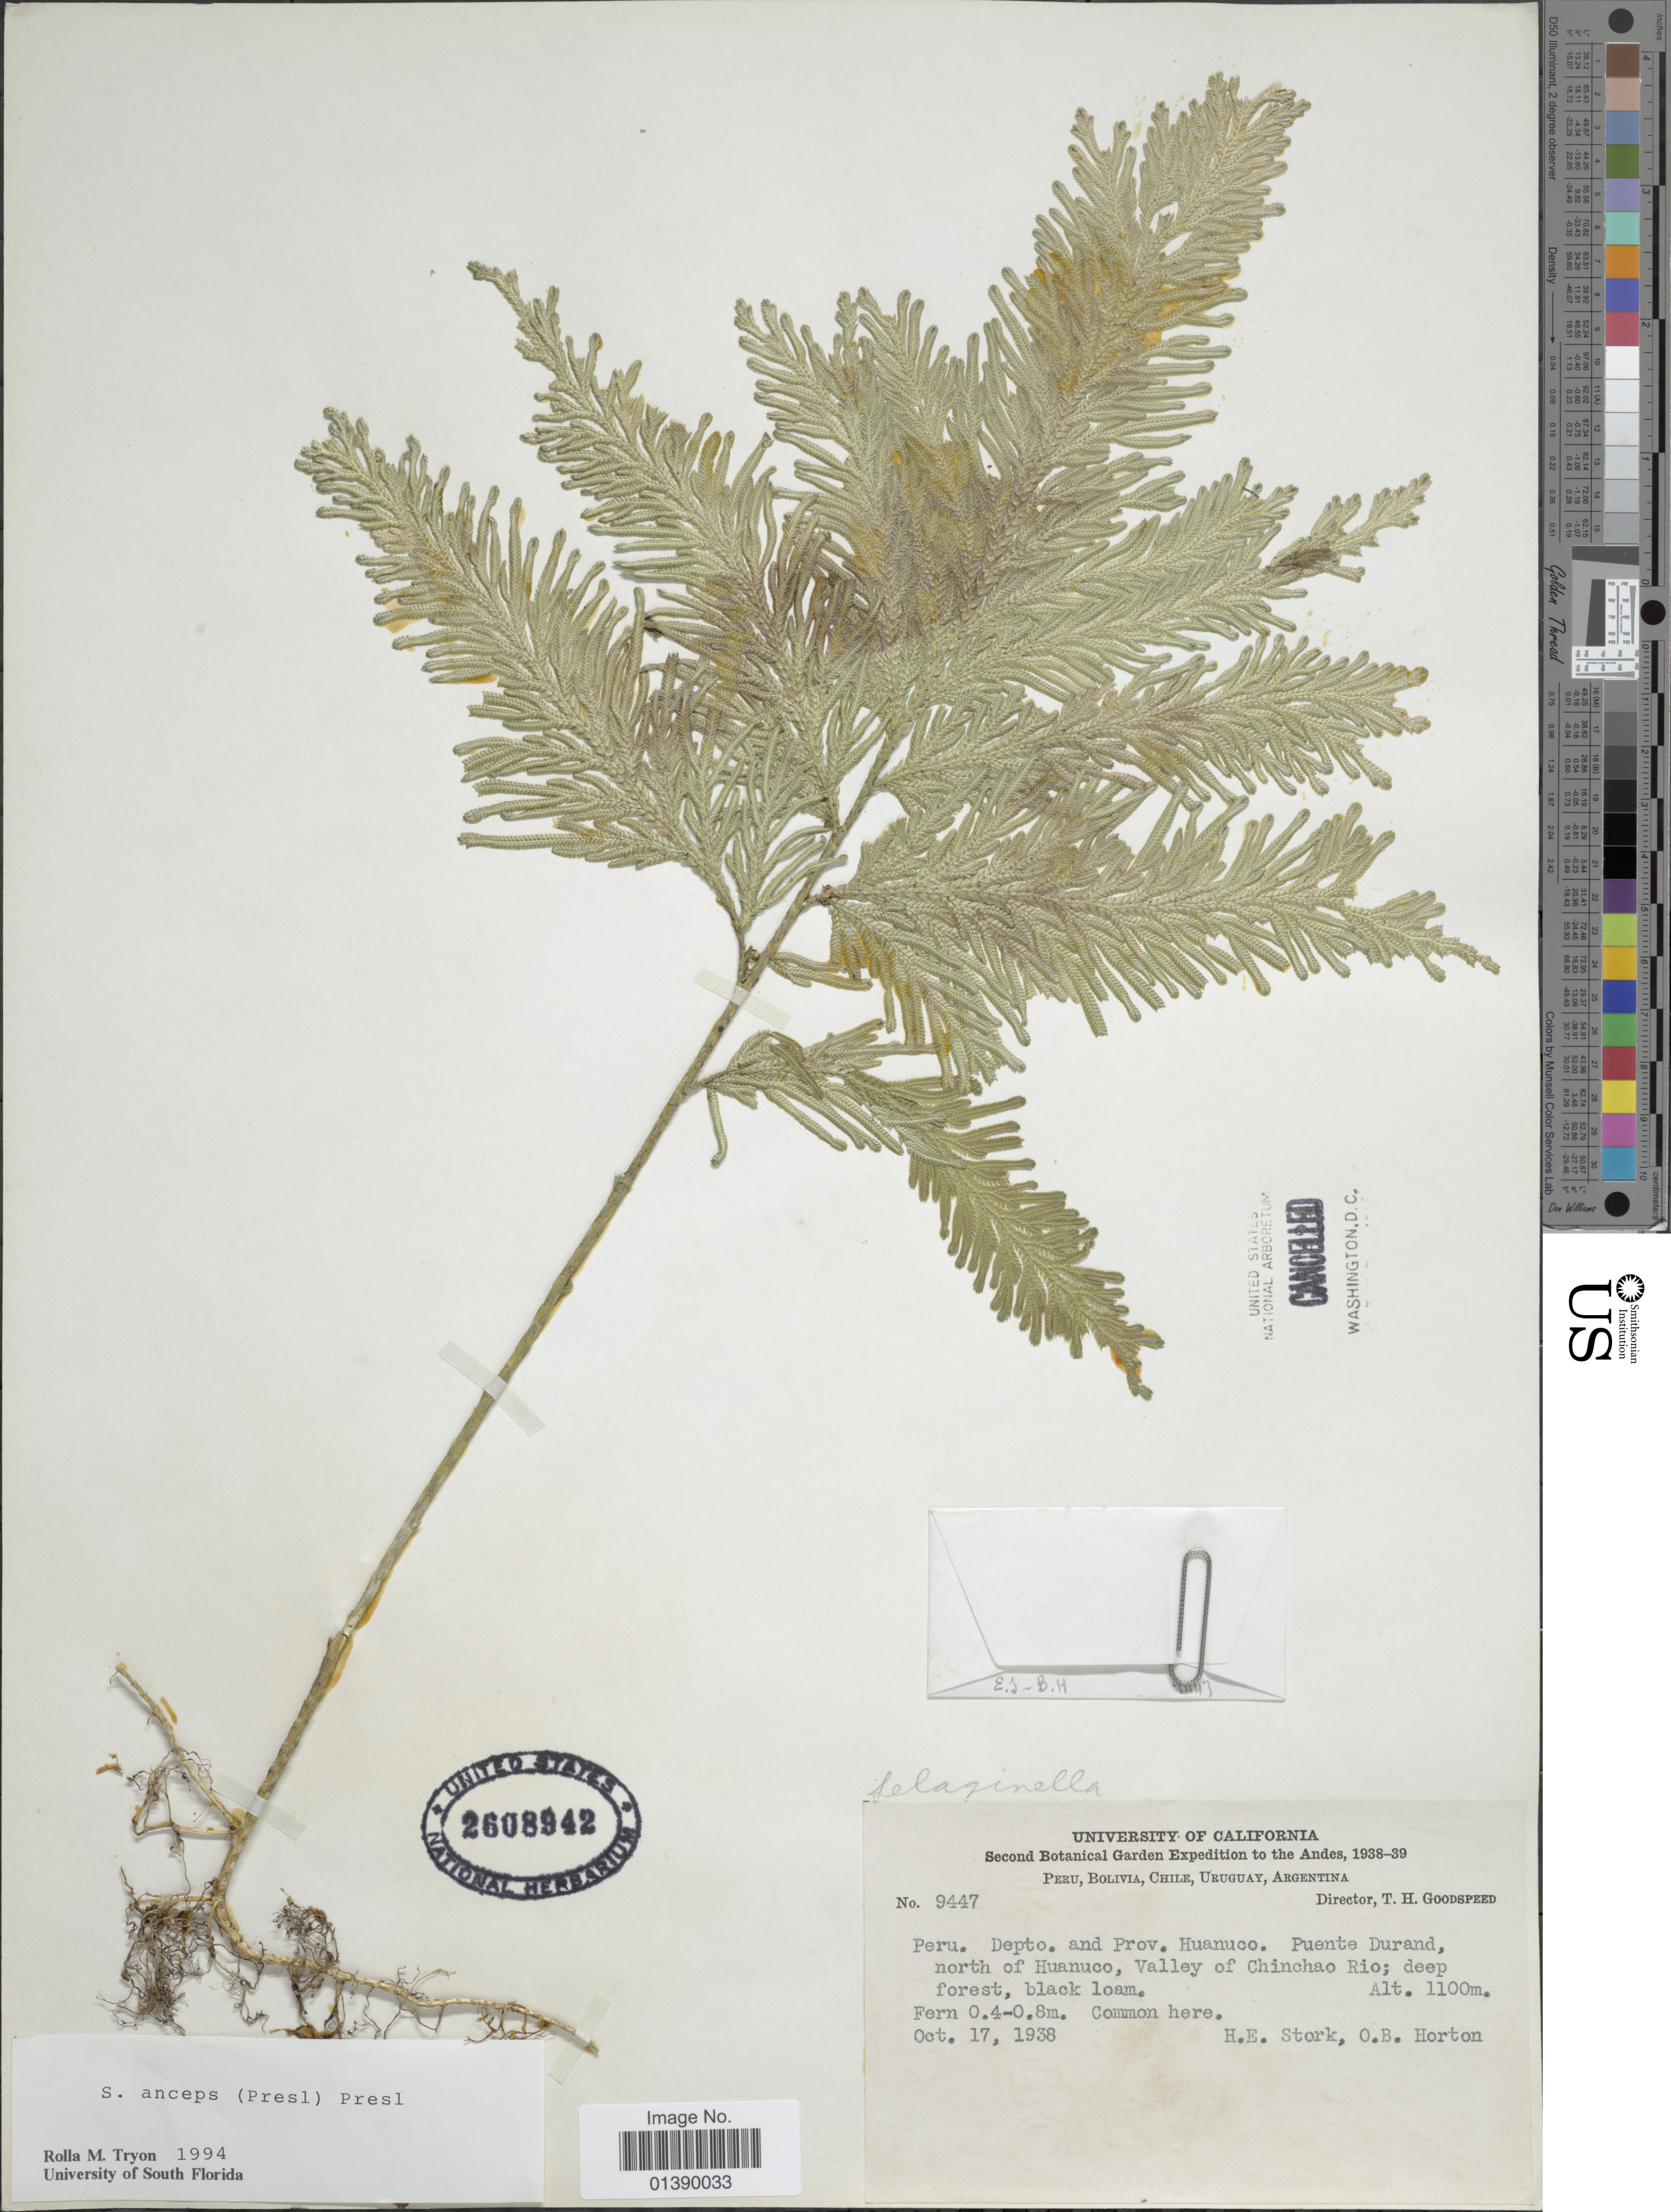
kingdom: Plantae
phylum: Tracheophyta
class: Lycopodiopsida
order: Selaginellales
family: Selaginellaceae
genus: Selaginella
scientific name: Selaginella anceps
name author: (C. Presl)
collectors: H. E. Stork & O. B. Horton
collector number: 9447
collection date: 1938-10-17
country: Peru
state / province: Huánuco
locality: Puente Durand, north of Huanuco, Valley of Chinchao Rio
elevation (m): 1100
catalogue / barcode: US 2608942